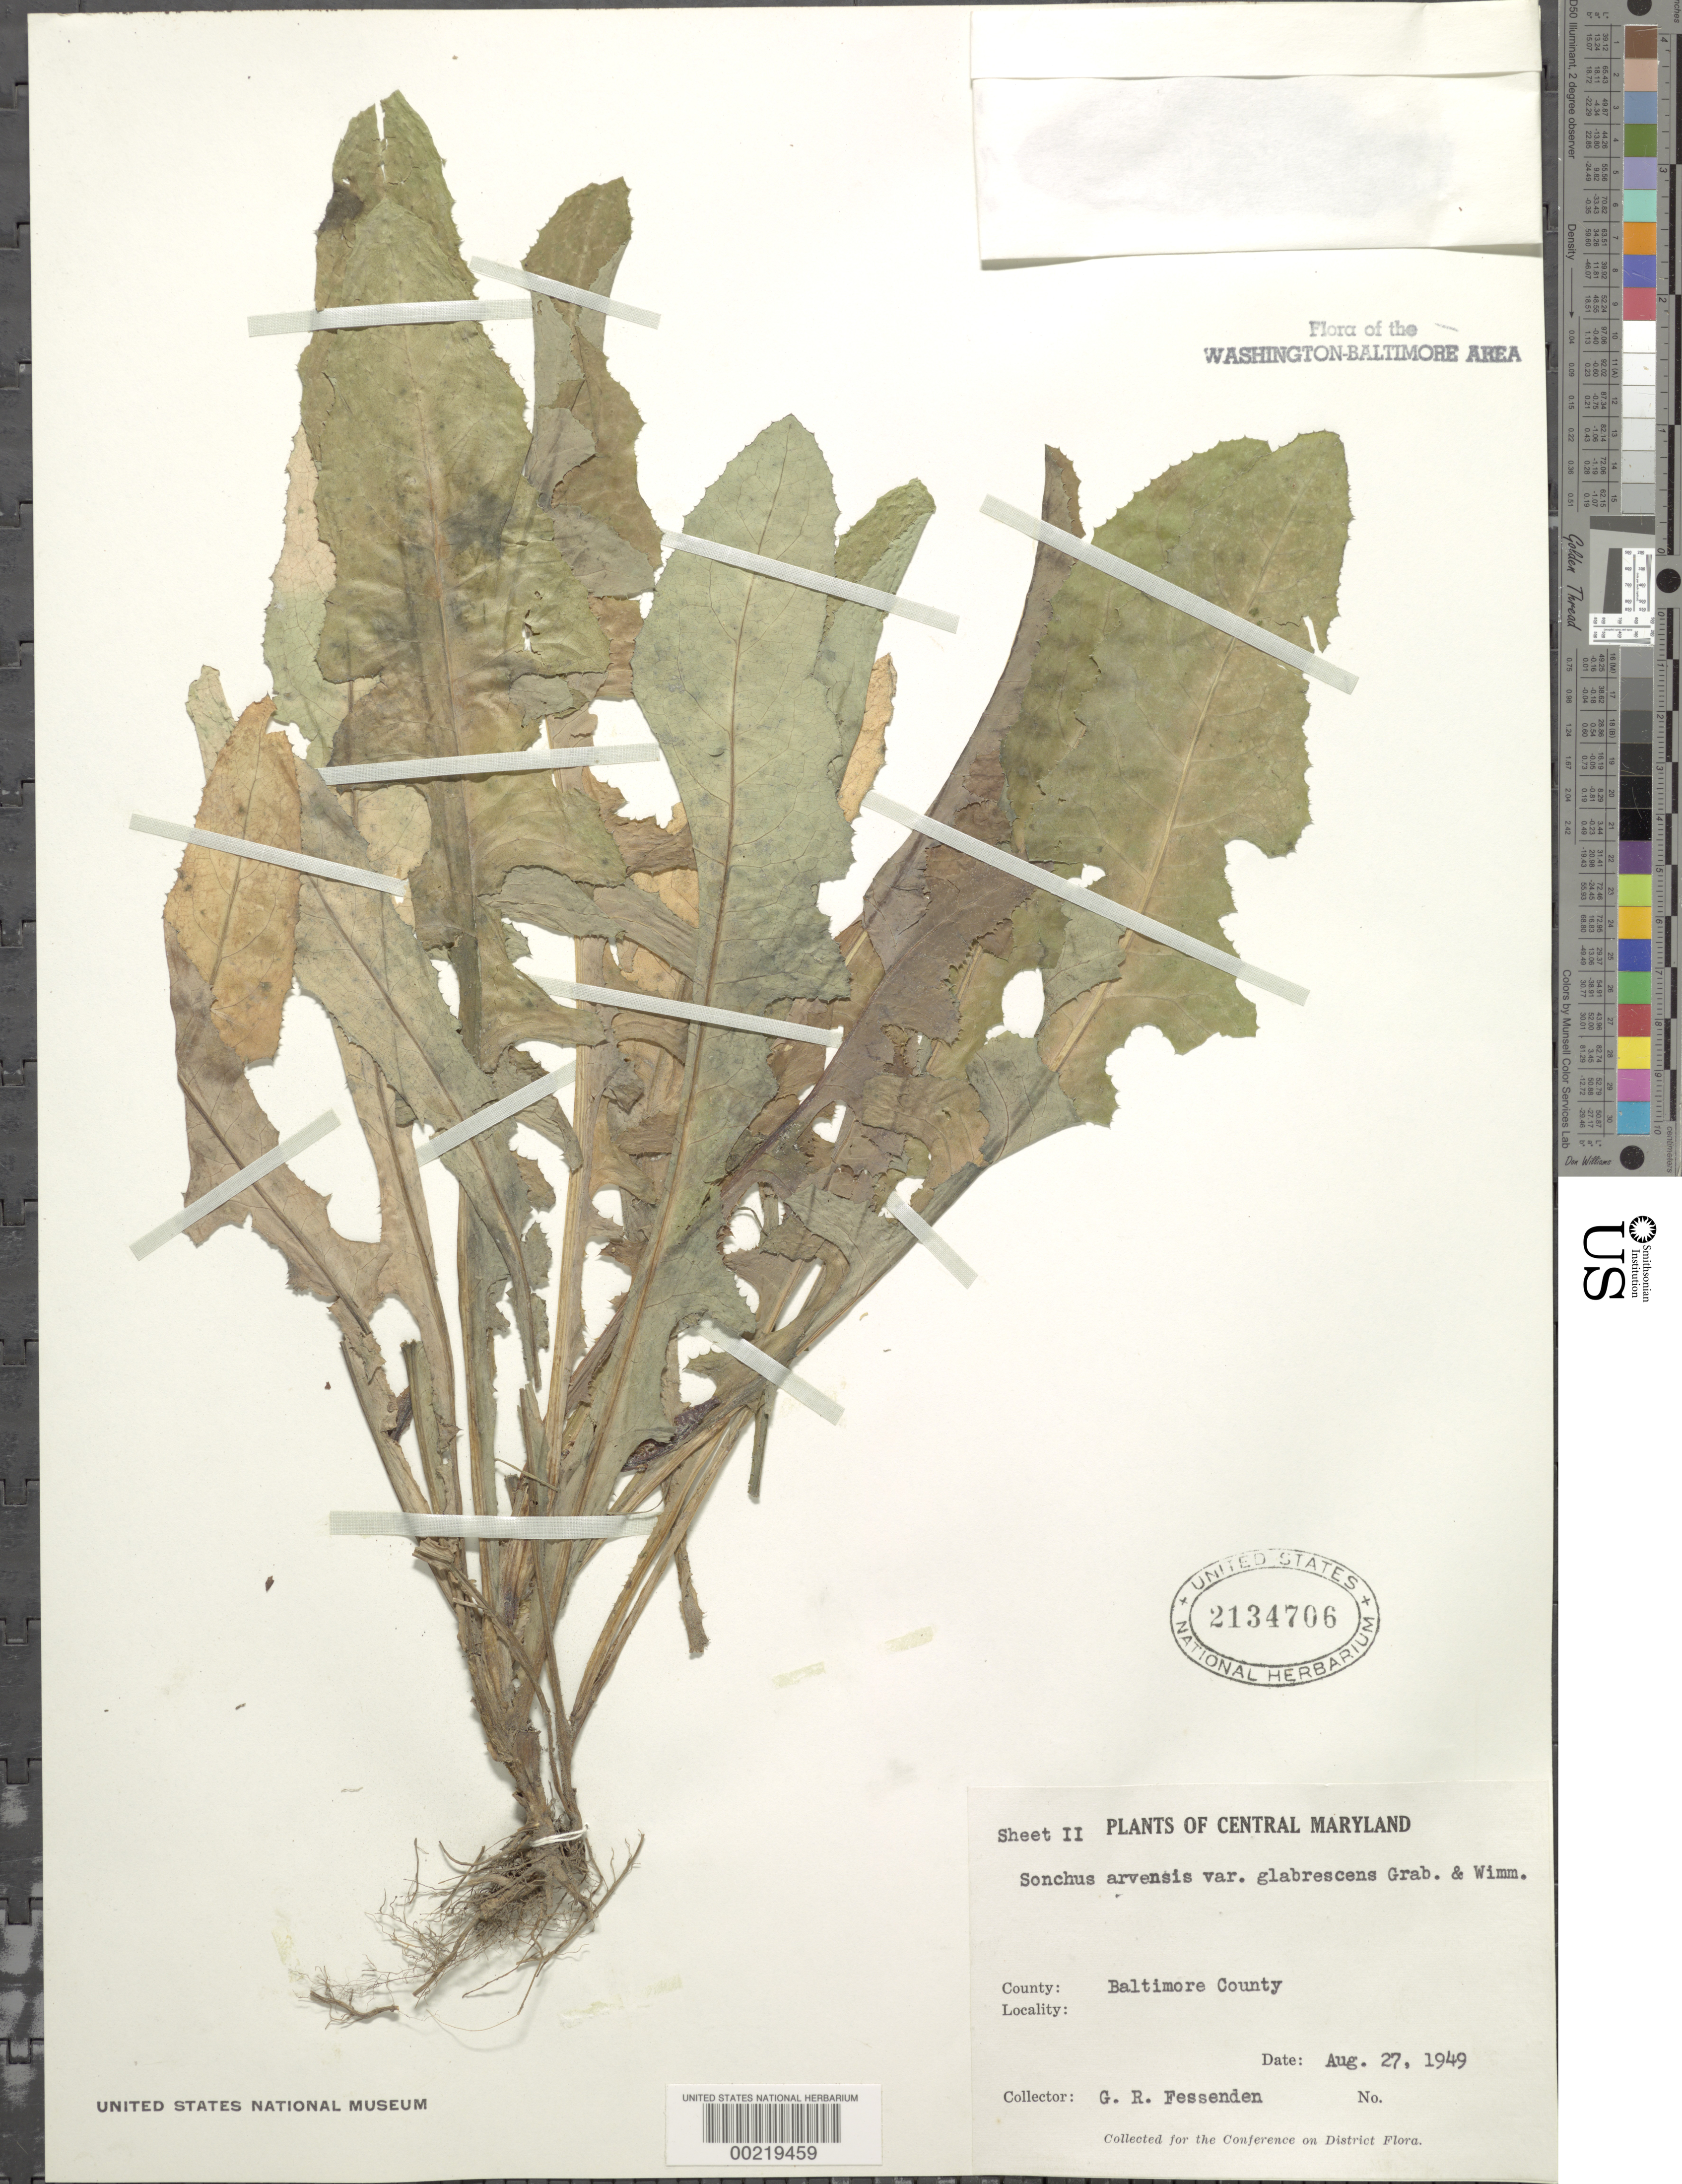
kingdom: Plantae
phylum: Tracheophyta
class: Magnoliopsida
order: Asterales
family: Asteraceae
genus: Sonchus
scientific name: Sonchus arvensis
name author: L.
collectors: G. Fessenden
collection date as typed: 27 Aug 1949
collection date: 1949-08-27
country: United States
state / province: Maryland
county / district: Baltimore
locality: Back River Neck Road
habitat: Roadside clearing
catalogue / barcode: US 2134706